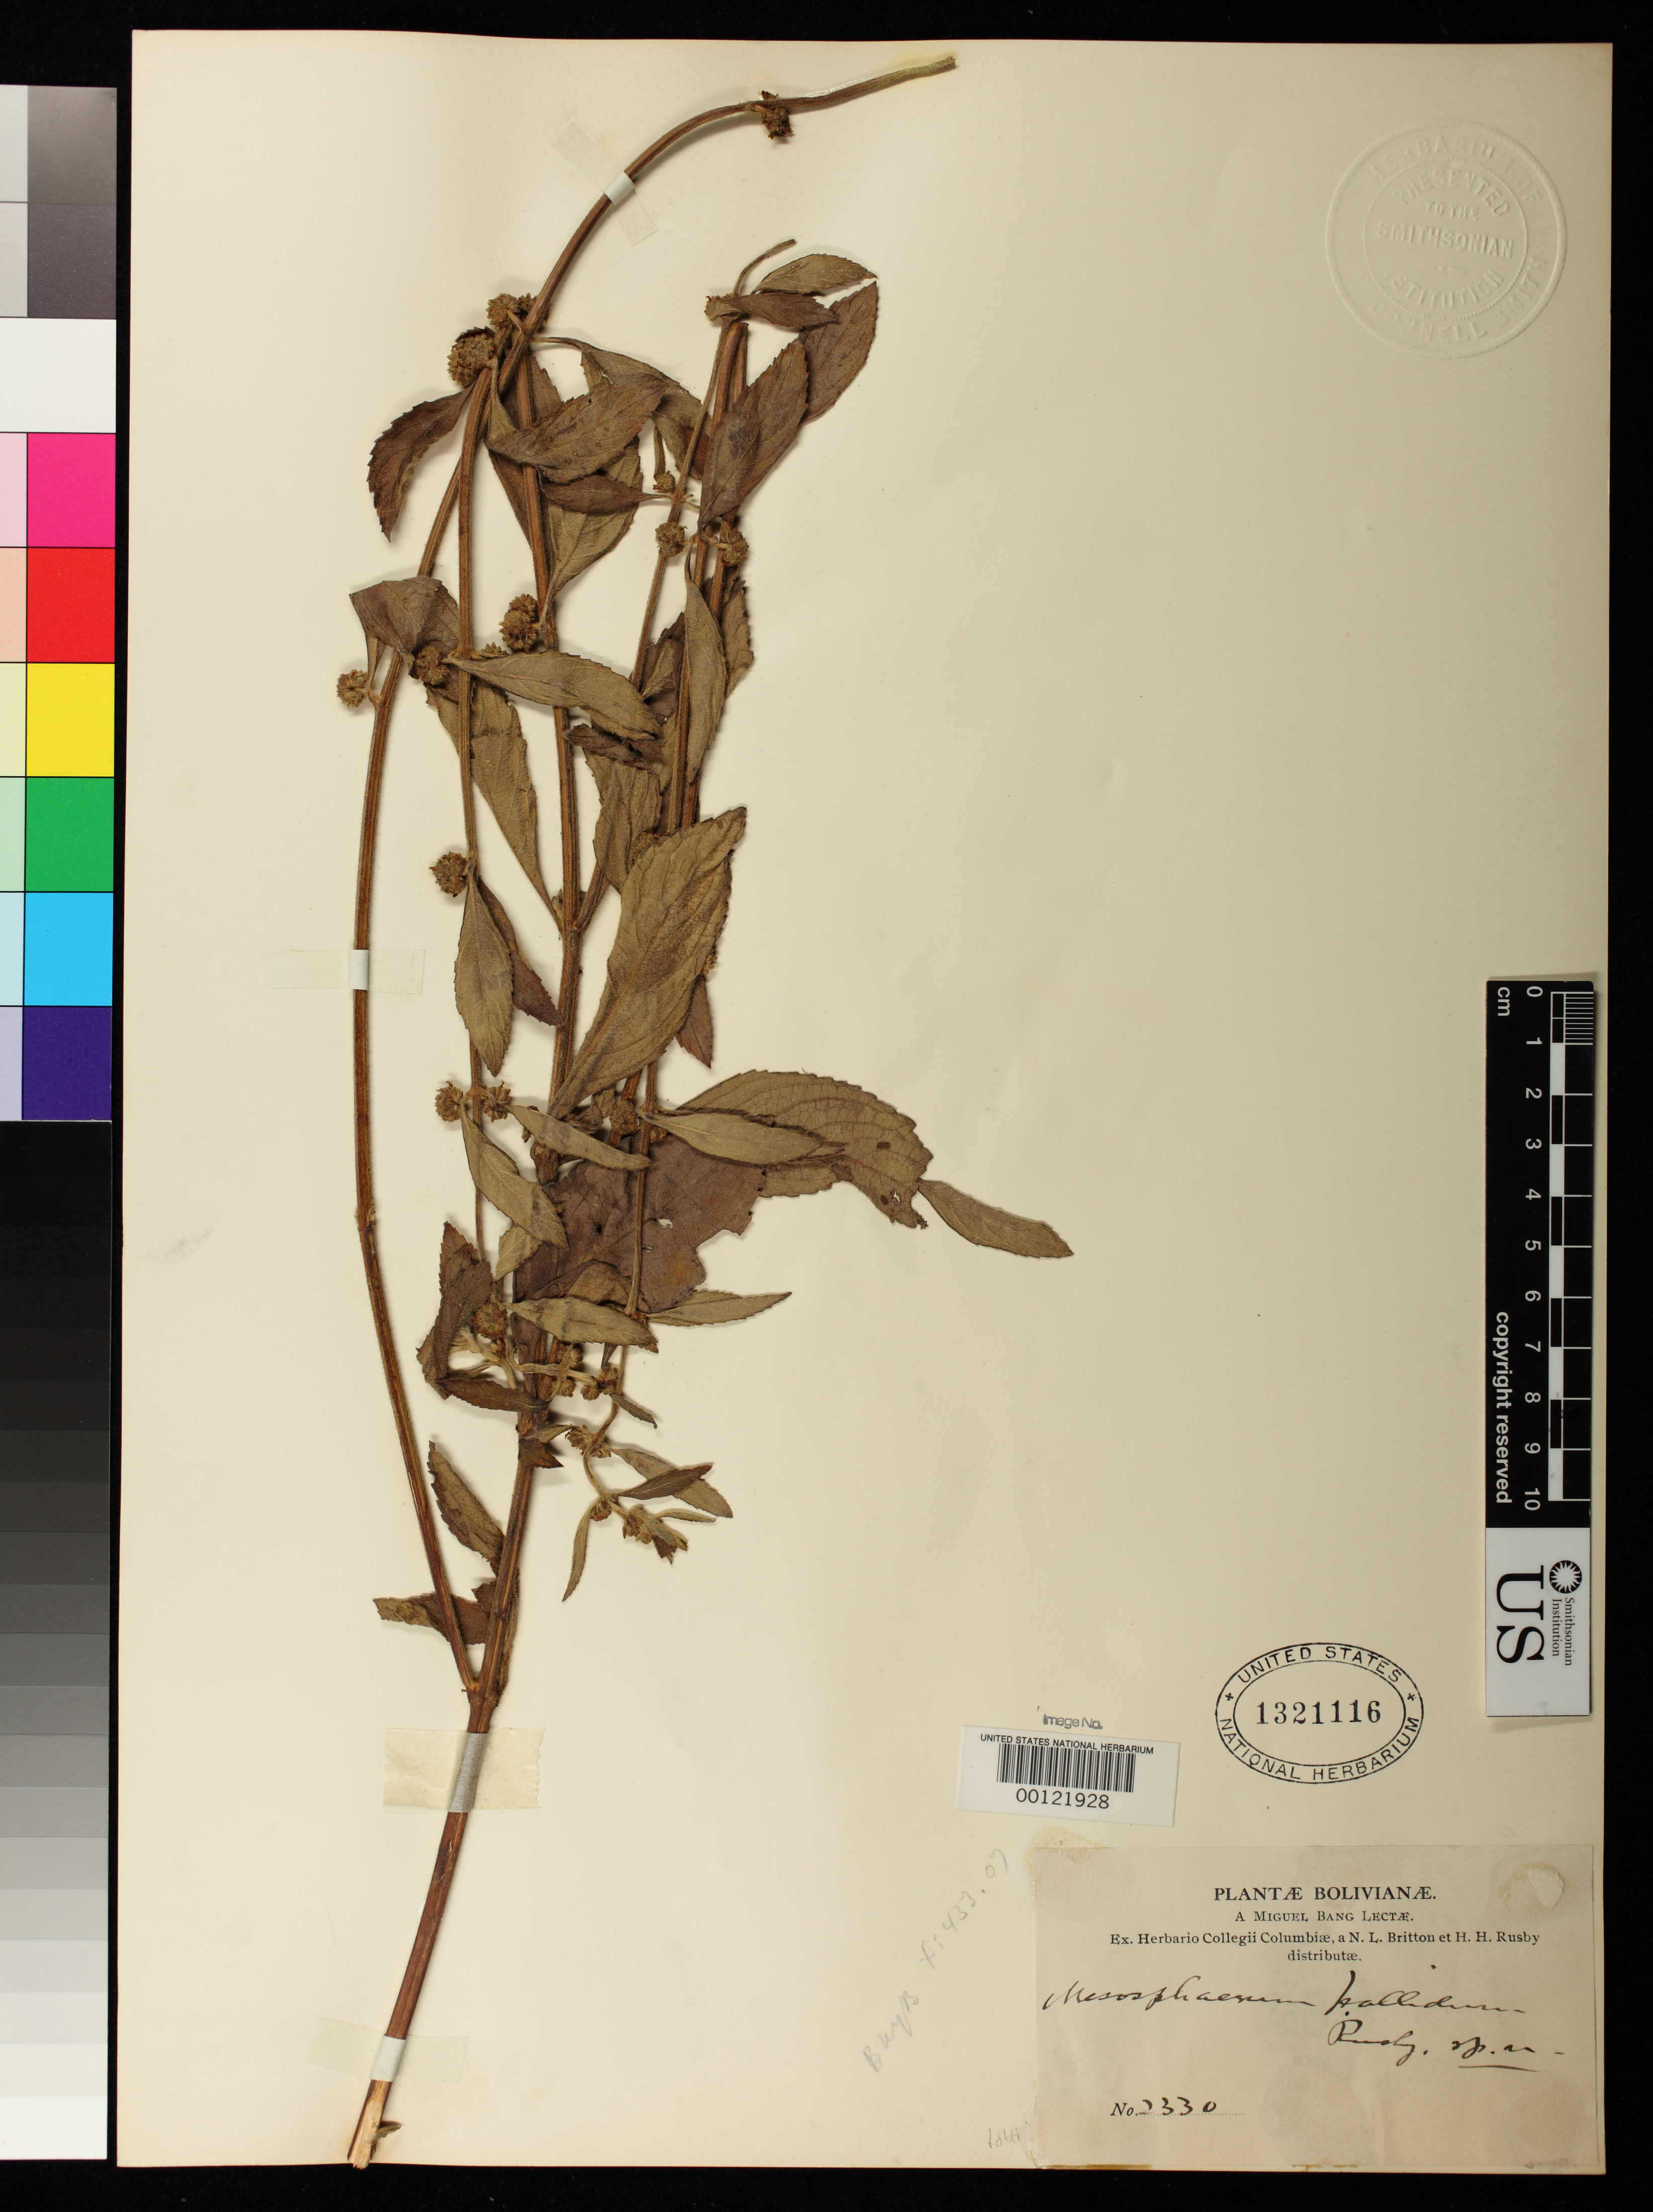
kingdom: Plantae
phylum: Tracheophyta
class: Magnoliopsida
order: Lamiales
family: Lamiaceae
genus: Mesosphaerum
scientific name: Mesosphaerum pallidum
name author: Rusby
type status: Isotype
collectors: M. Bang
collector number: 2330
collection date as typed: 09 Jul 1894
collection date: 1894-07-09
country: Bolivia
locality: Calampa.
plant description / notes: US duplicates without collection date or locality, data taken from protologue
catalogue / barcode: US 1321116